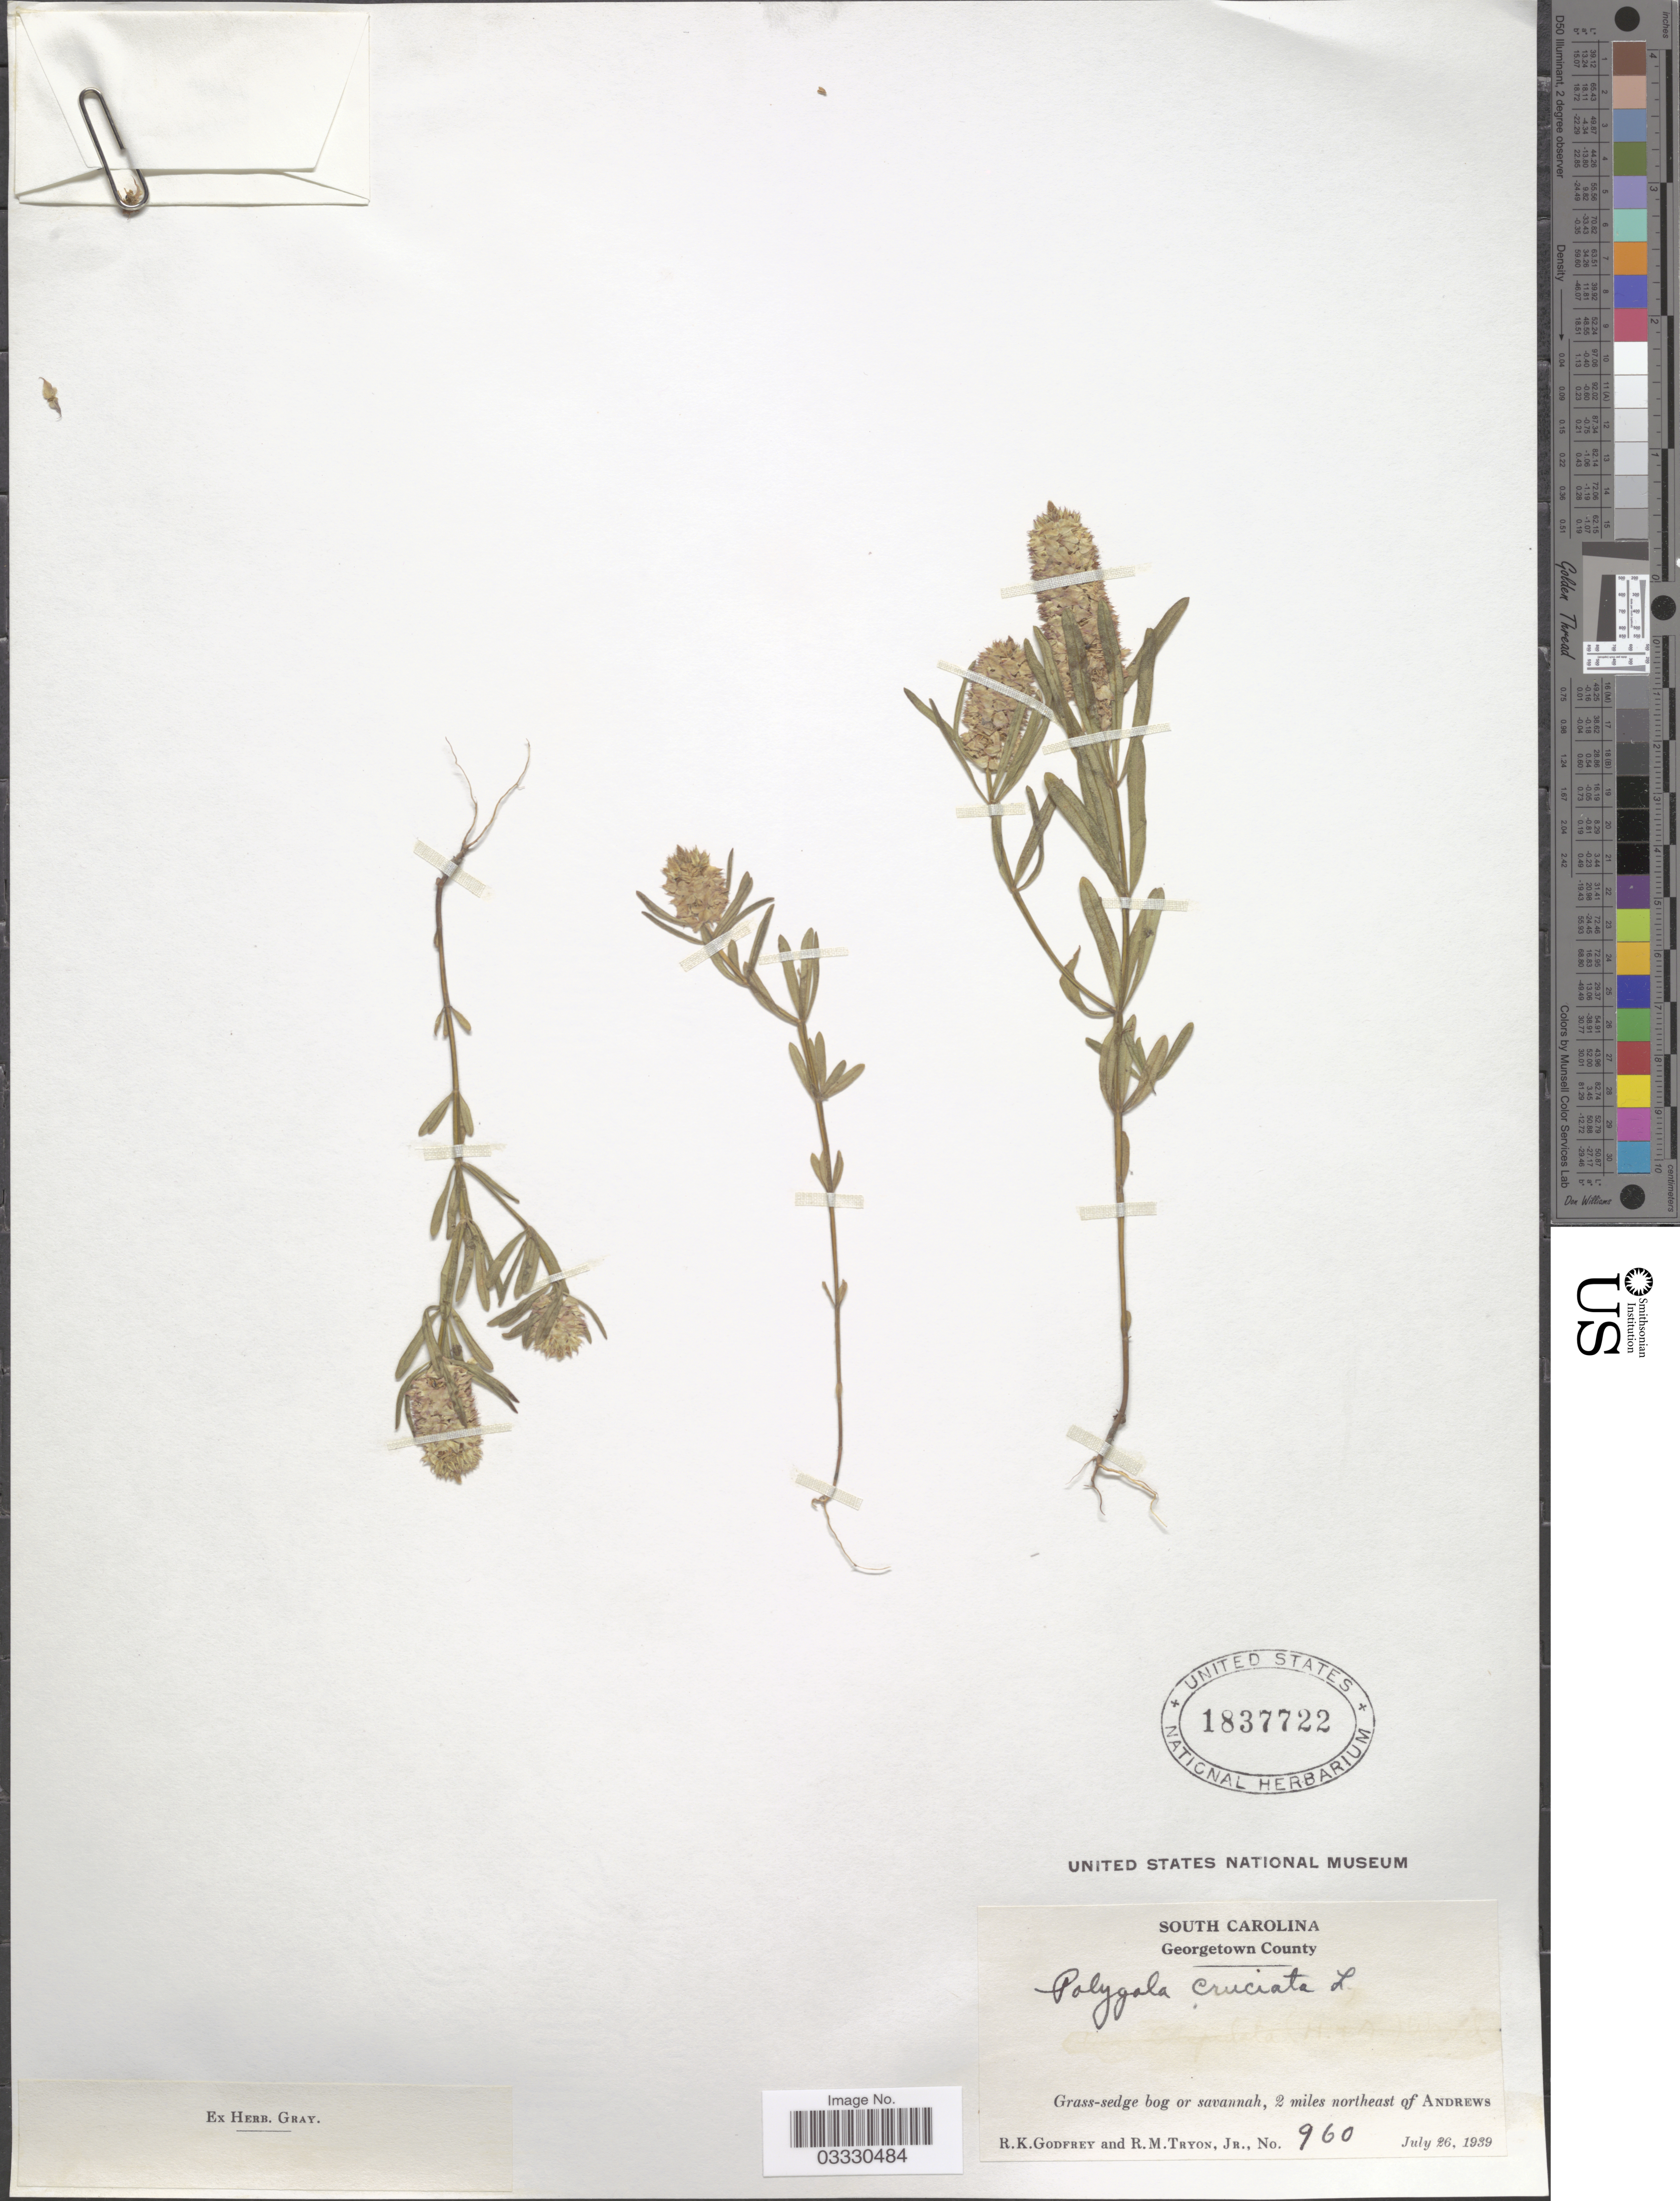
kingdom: Plantae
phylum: Tracheophyta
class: Magnoliopsida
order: Fabales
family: Polygalaceae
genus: Polygala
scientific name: Polygala cruciata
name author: L.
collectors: R. K. Godfrey & R. Tryon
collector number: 960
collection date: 1939-07-26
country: United States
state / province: South Carolina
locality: Georgetown County. 2 miles northeast of Andrews.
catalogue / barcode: US 1837722